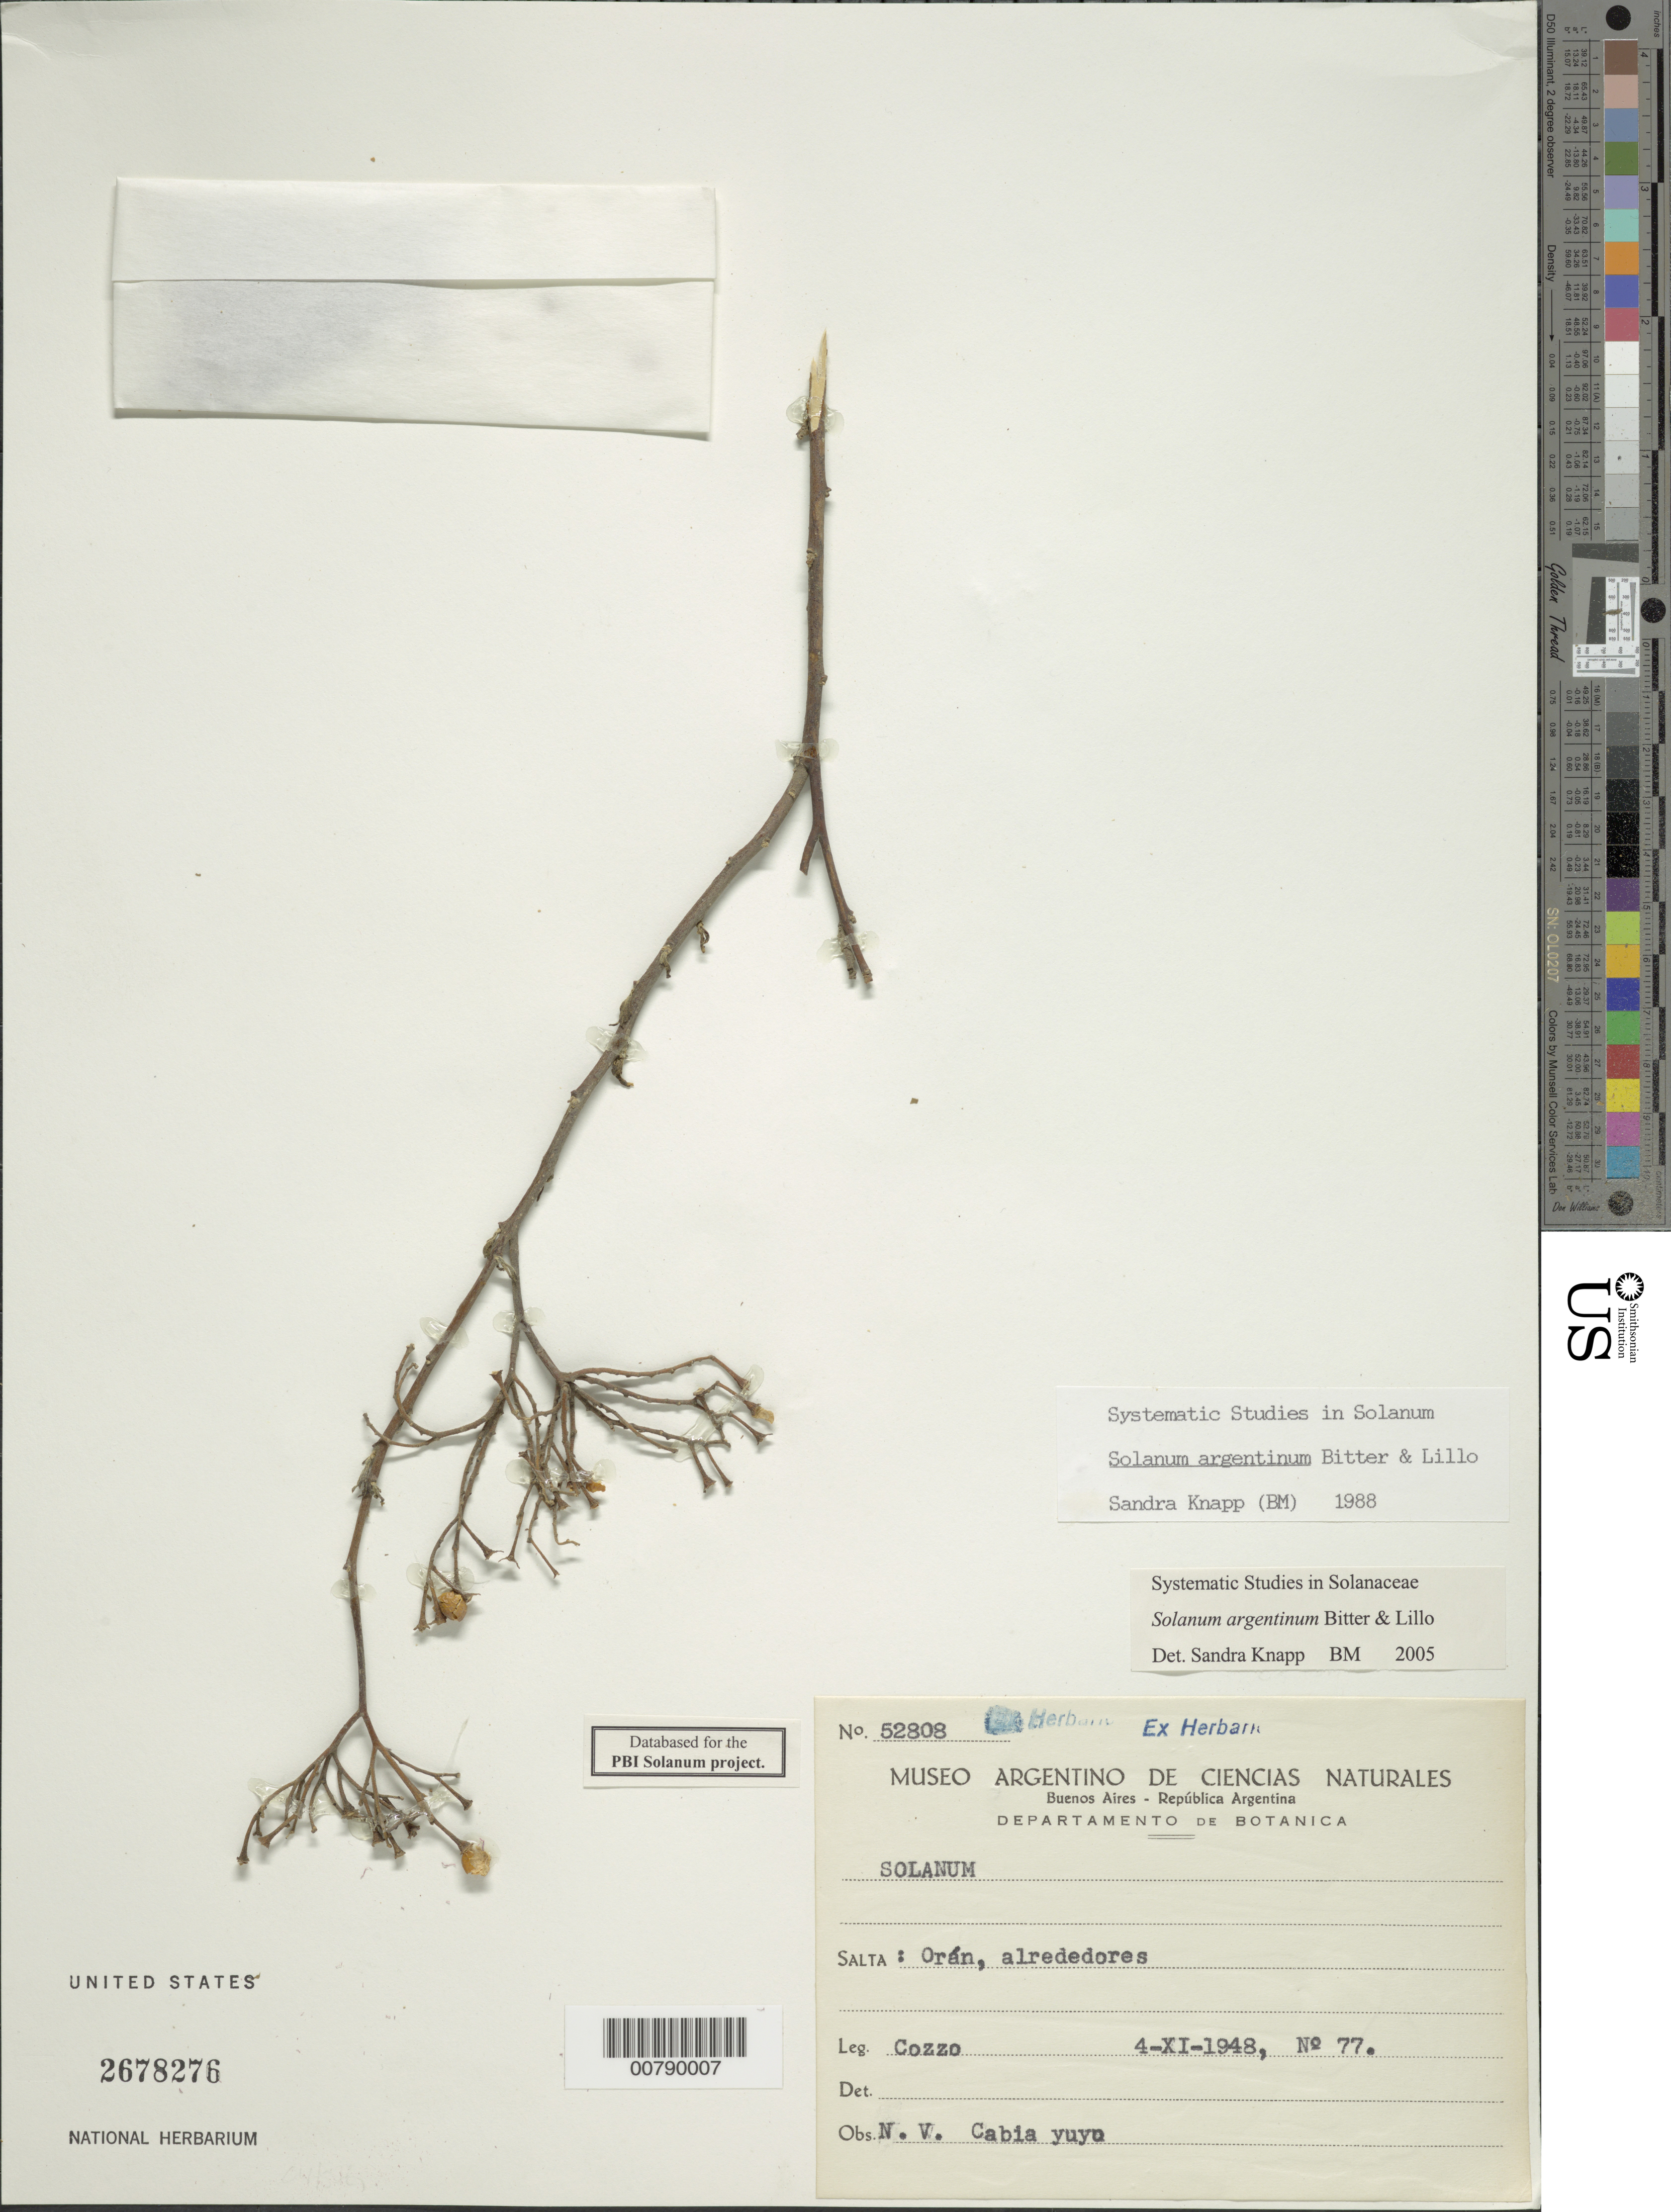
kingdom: Plantae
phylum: Tracheophyta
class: Magnoliopsida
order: Solanales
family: Solanaceae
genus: Solanum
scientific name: Solanum argentinum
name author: Bitter & Lillo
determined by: Knapp, S. D.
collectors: -. Cozzo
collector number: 77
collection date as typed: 4 Nov 1948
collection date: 1948-11-04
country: Argentina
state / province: Salta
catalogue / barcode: US 2678276